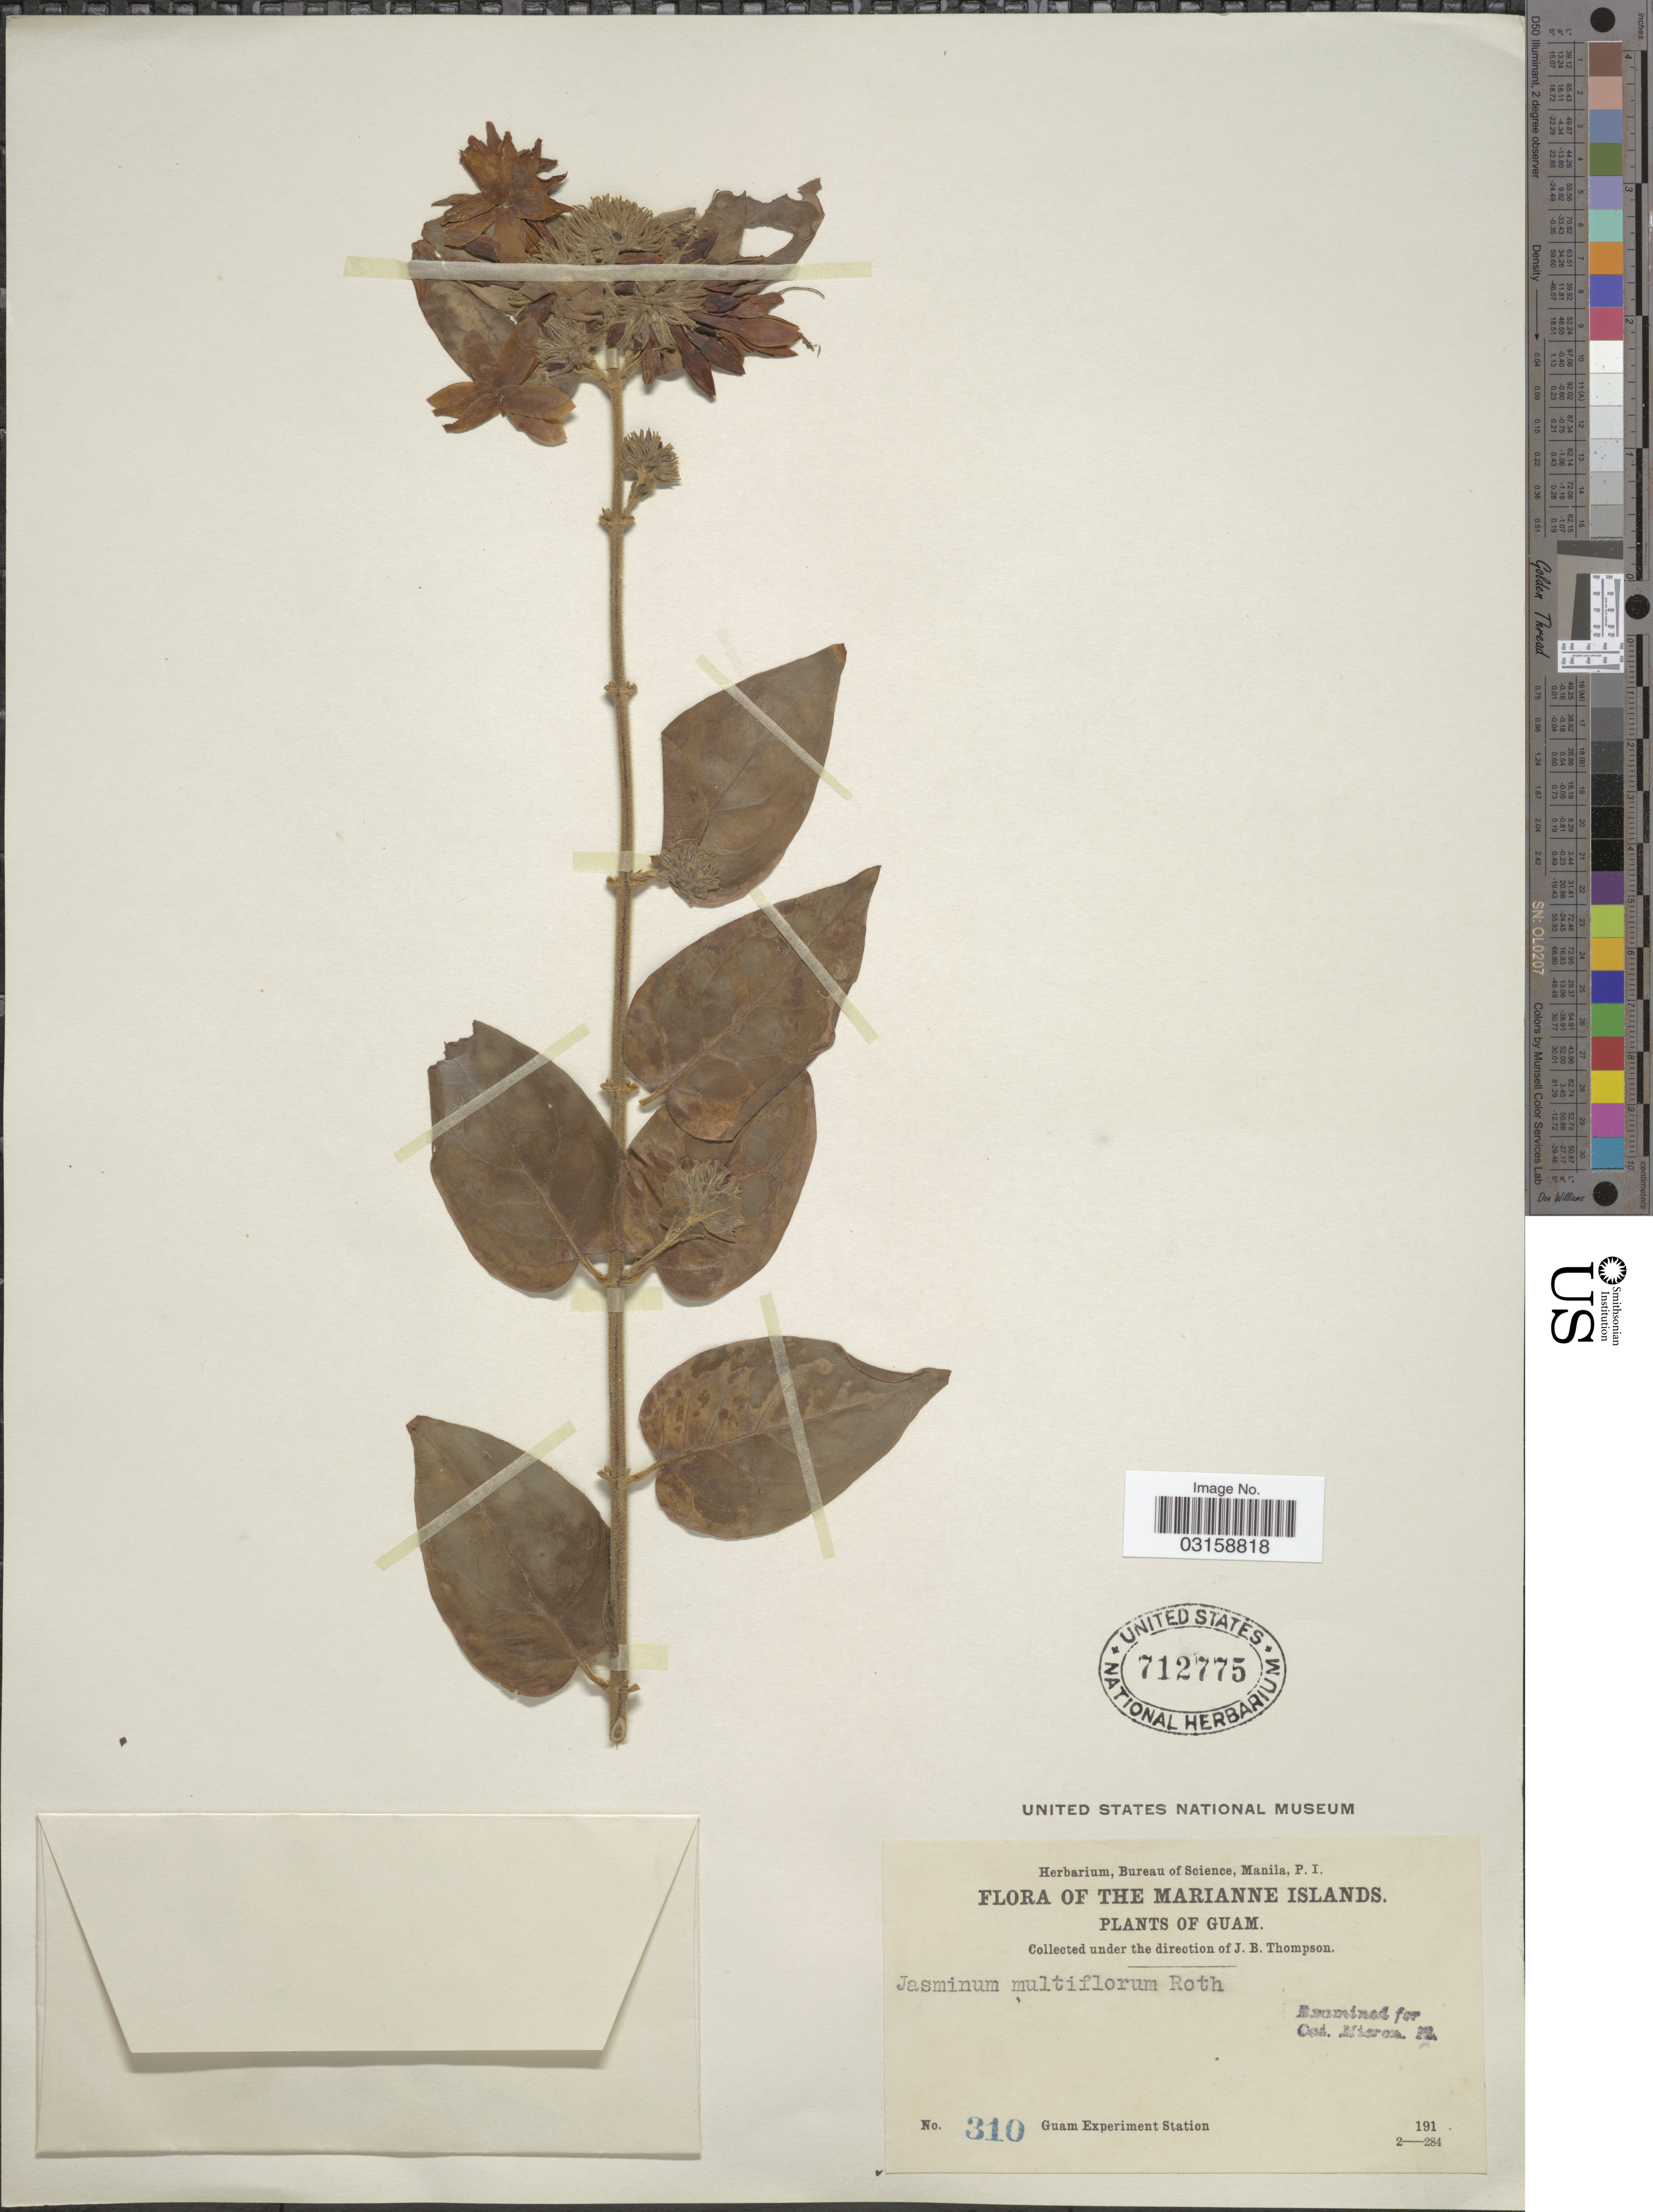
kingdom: Plantae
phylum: Tracheophyta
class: Magnoliopsida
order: Lamiales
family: Oleaceae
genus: Jasminum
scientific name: Jasminum multiflorum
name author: (Burm. f.) Andrews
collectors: Guam Exp. Sta.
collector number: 310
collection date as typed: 191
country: Guam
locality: Marianne Islands.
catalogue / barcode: US 712775